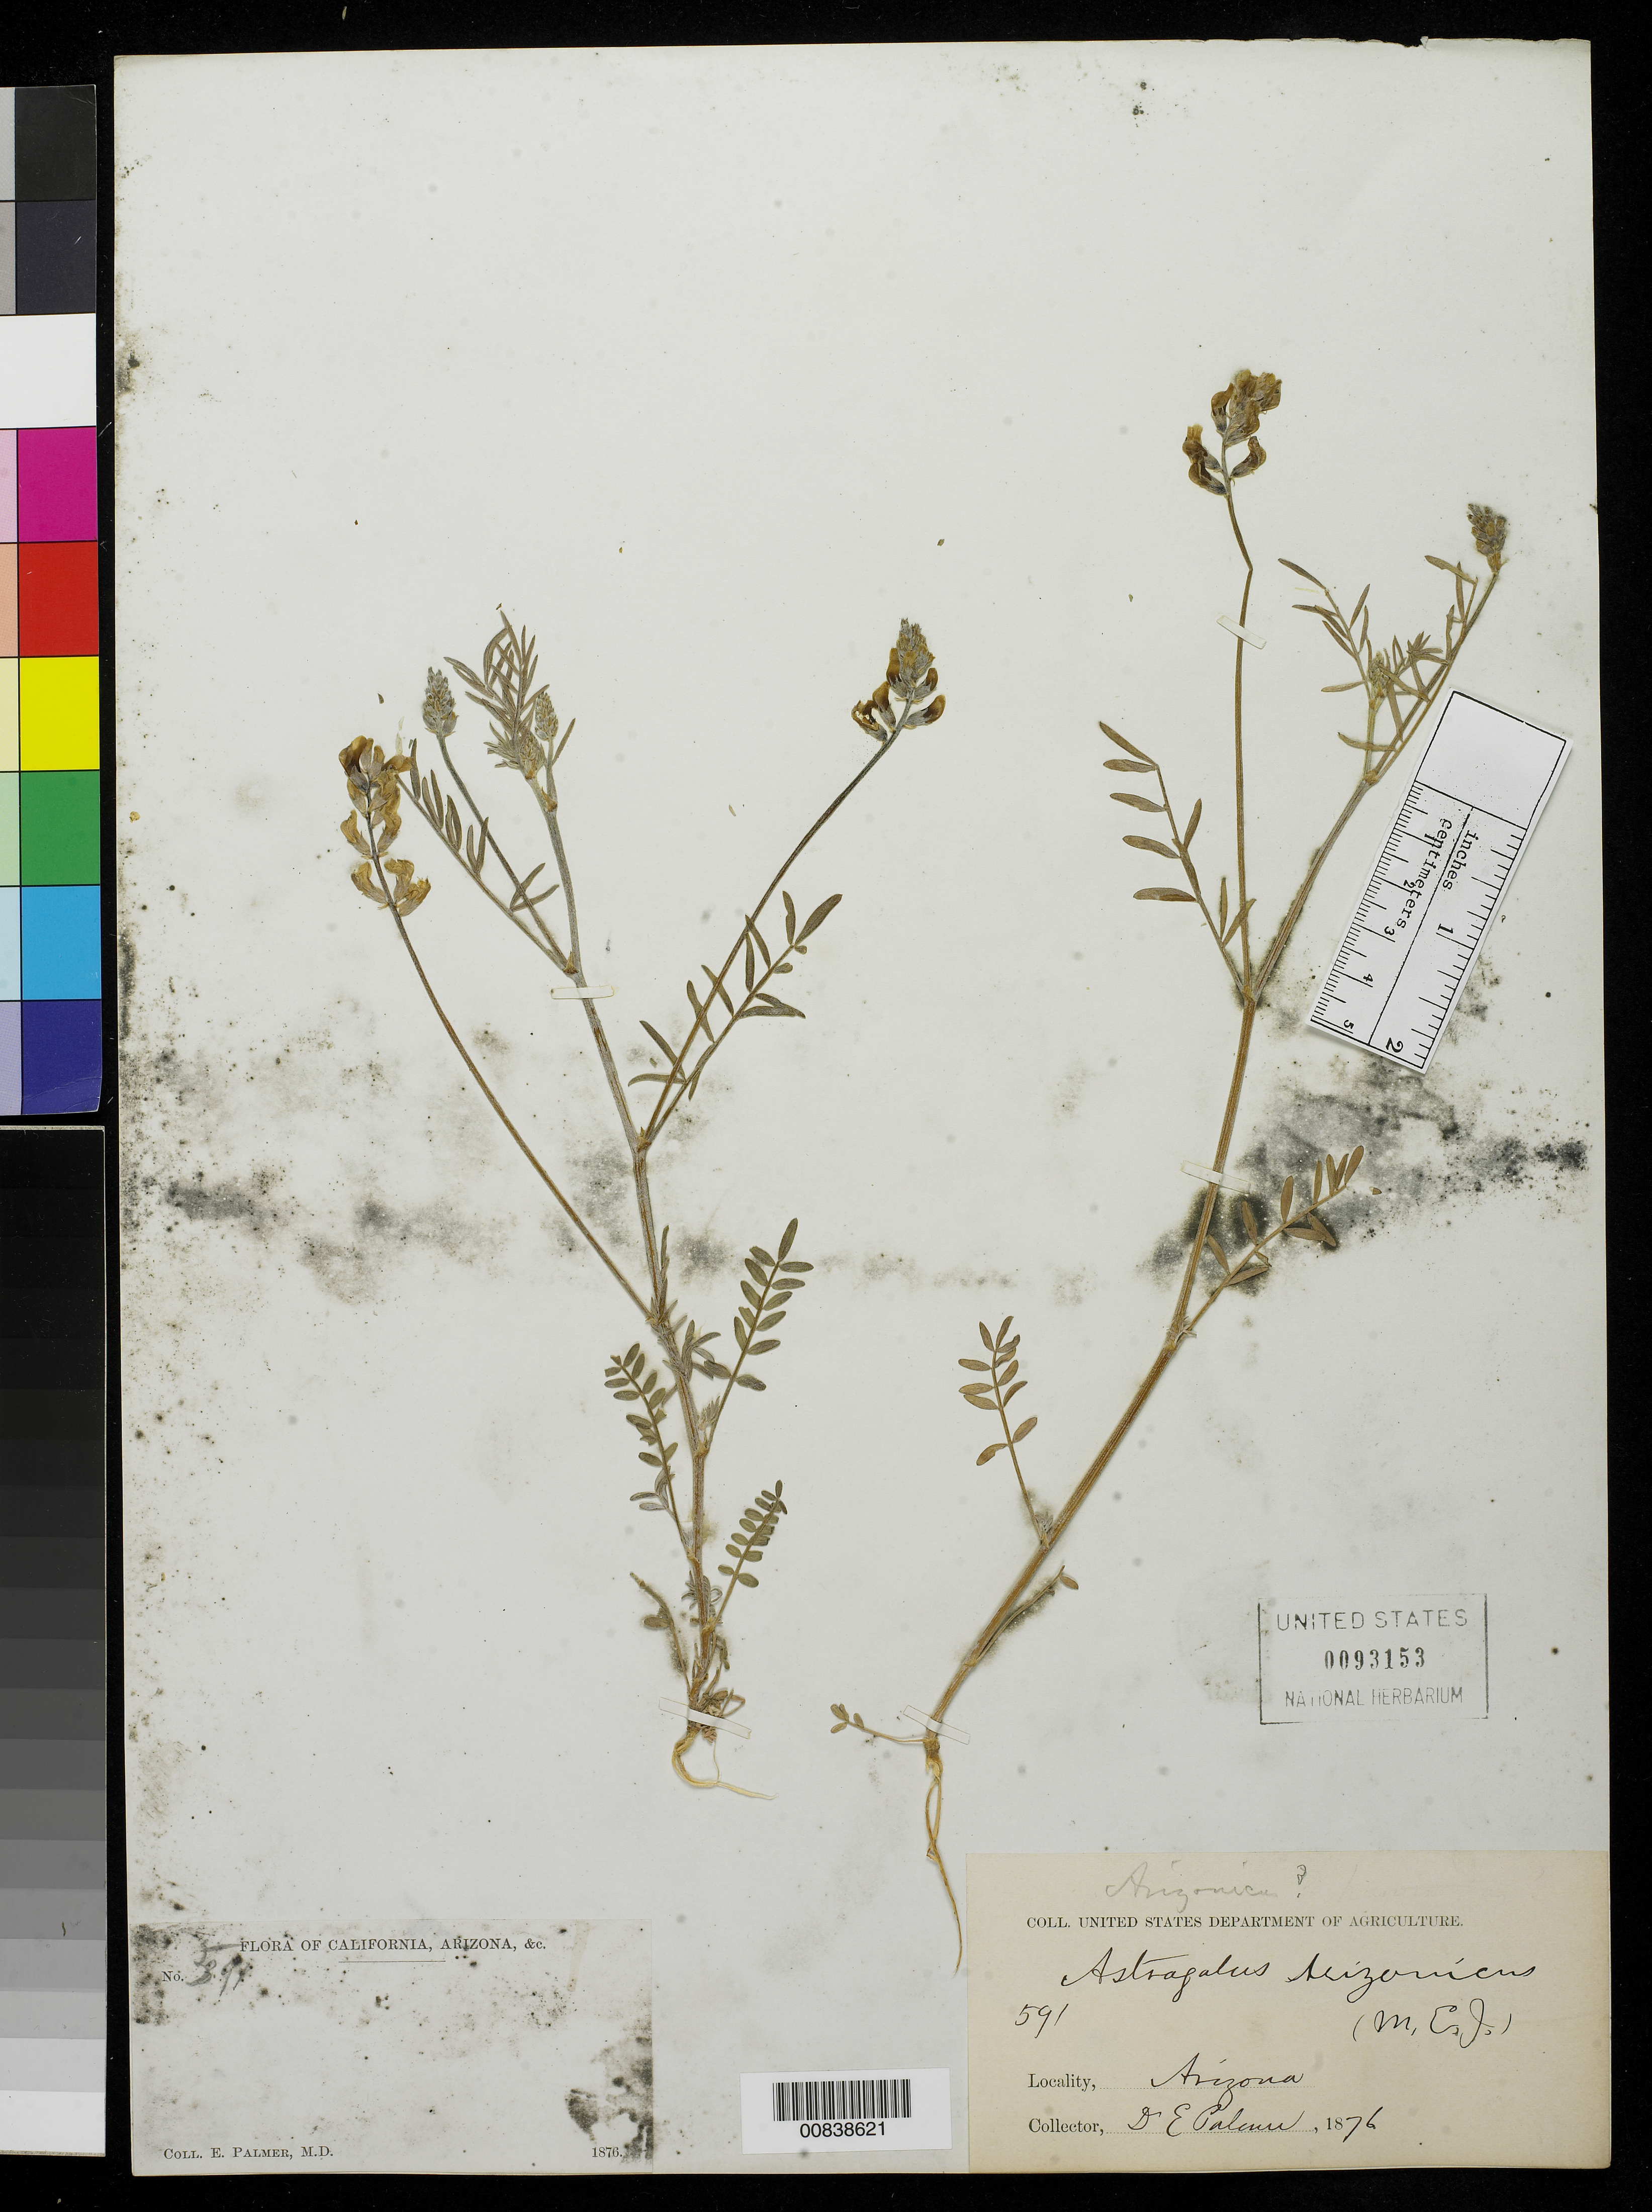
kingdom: Plantae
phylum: Tracheophyta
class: Magnoliopsida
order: Fabales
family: Fabaceae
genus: Astragalus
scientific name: Astragalus arizonicus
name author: A. Gray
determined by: Jones, M. E.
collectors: E. Palmer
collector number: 591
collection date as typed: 1876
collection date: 1876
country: United States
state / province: Arizona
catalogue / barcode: US 93153